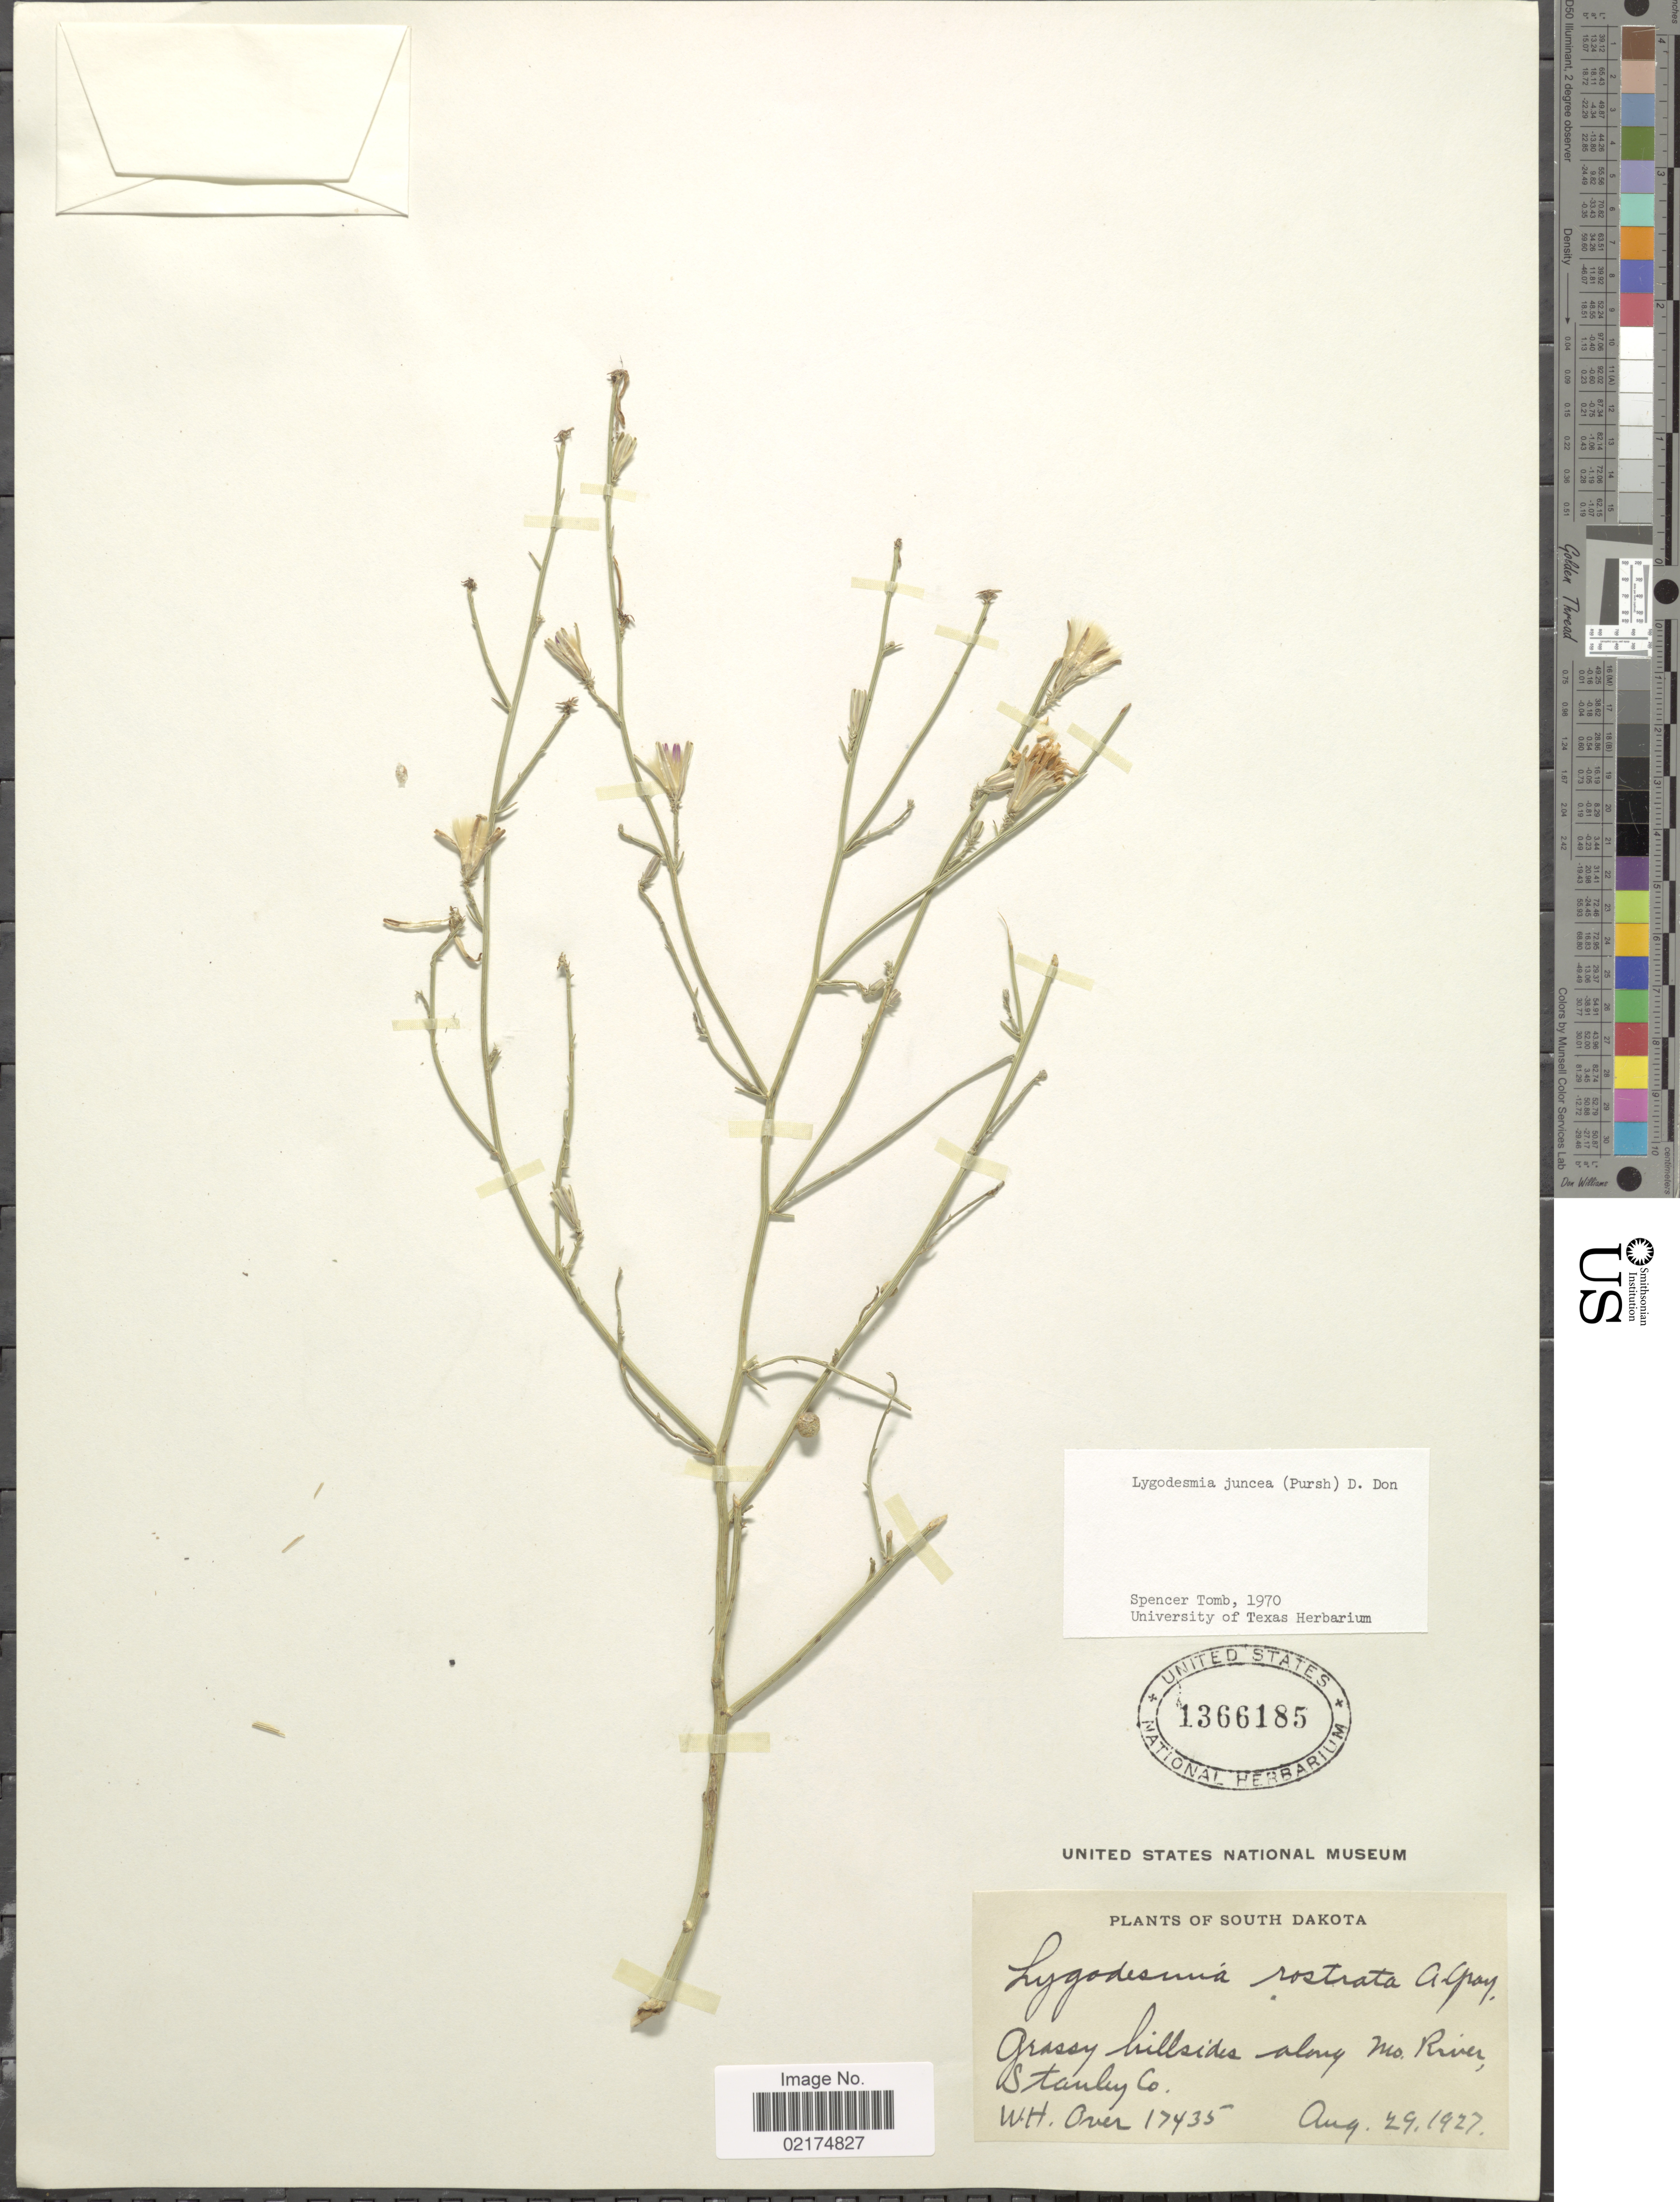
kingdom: Plantae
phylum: Tracheophyta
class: Magnoliopsida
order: Asterales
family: Asteraceae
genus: Lygodesmia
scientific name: Lygodesmia juncea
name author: D. Don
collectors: W. Over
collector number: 17435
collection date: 1927-08-29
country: United States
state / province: South Dakota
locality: Along Mo. River, Stanley Co.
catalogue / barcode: US 1366185